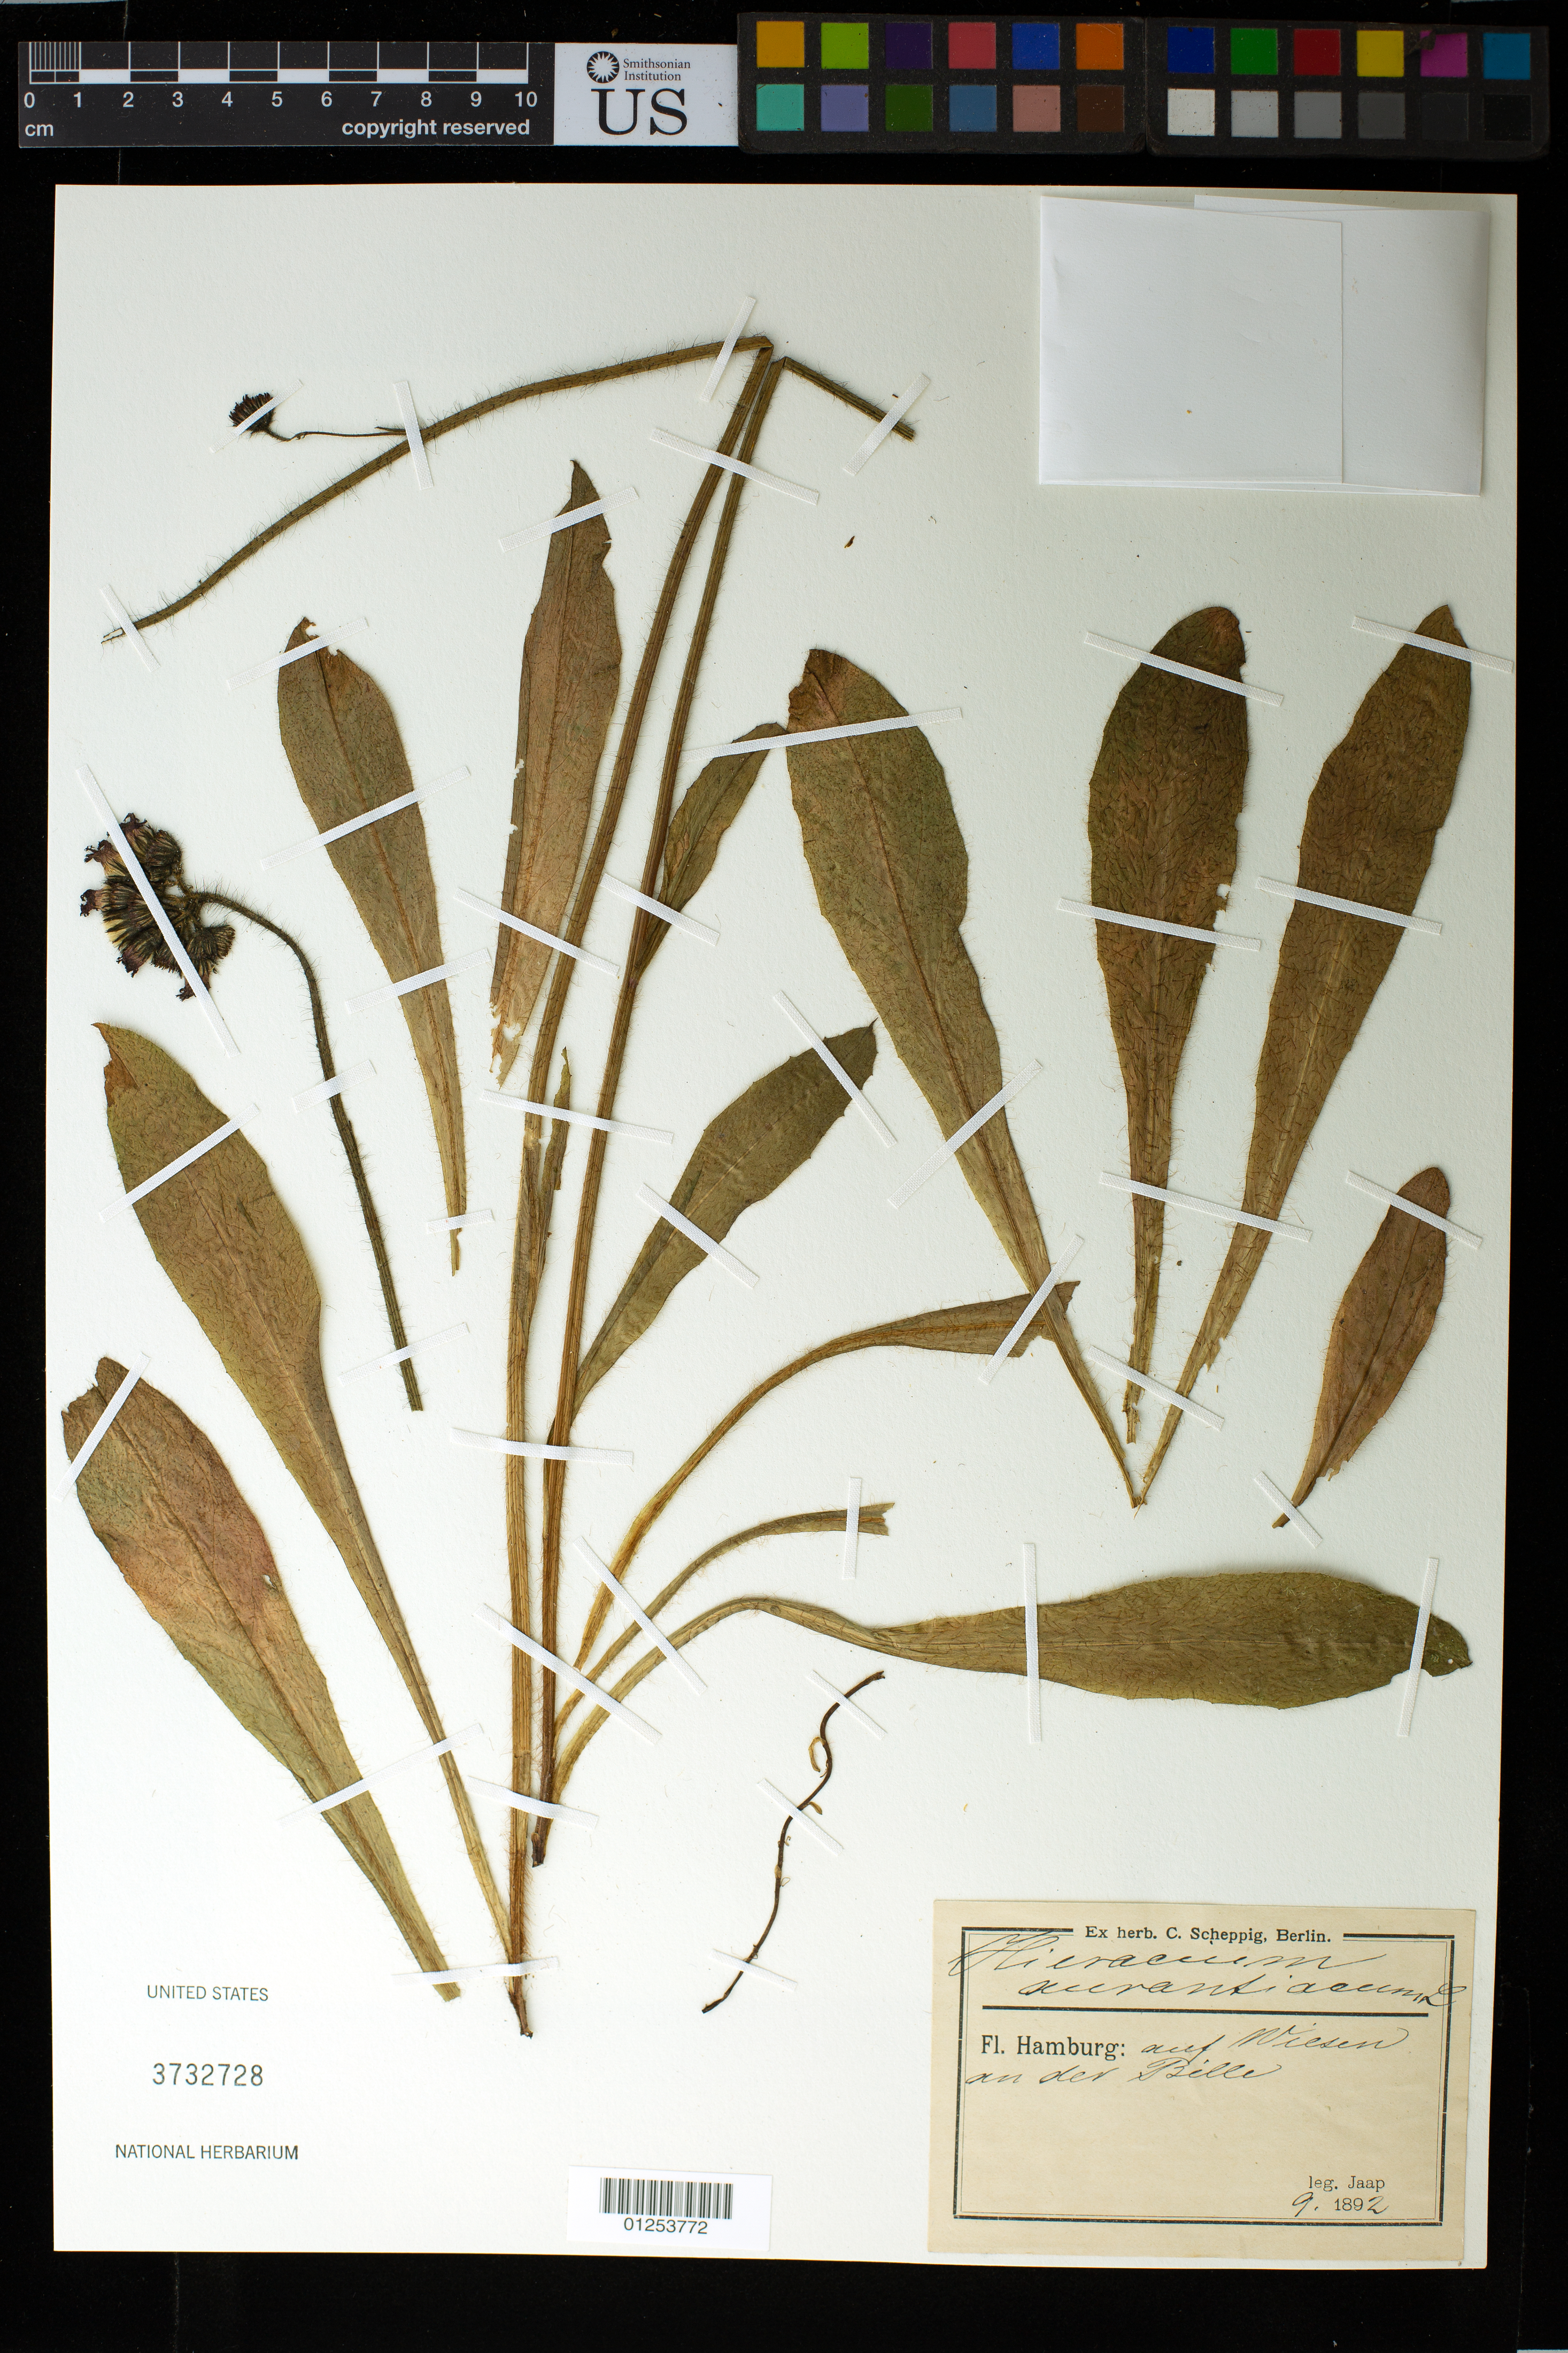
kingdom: Plantae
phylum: Tracheophyta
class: Magnoliopsida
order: Asterales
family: Asteraceae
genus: Pilosella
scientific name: Pilosella aurantiaca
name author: (L.) F.W. Schultz & Sch. Bip.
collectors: Jaap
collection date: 1892-09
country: Germany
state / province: Hamburg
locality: aces Miesen an der Bielle [interpreted]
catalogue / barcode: US 3732728